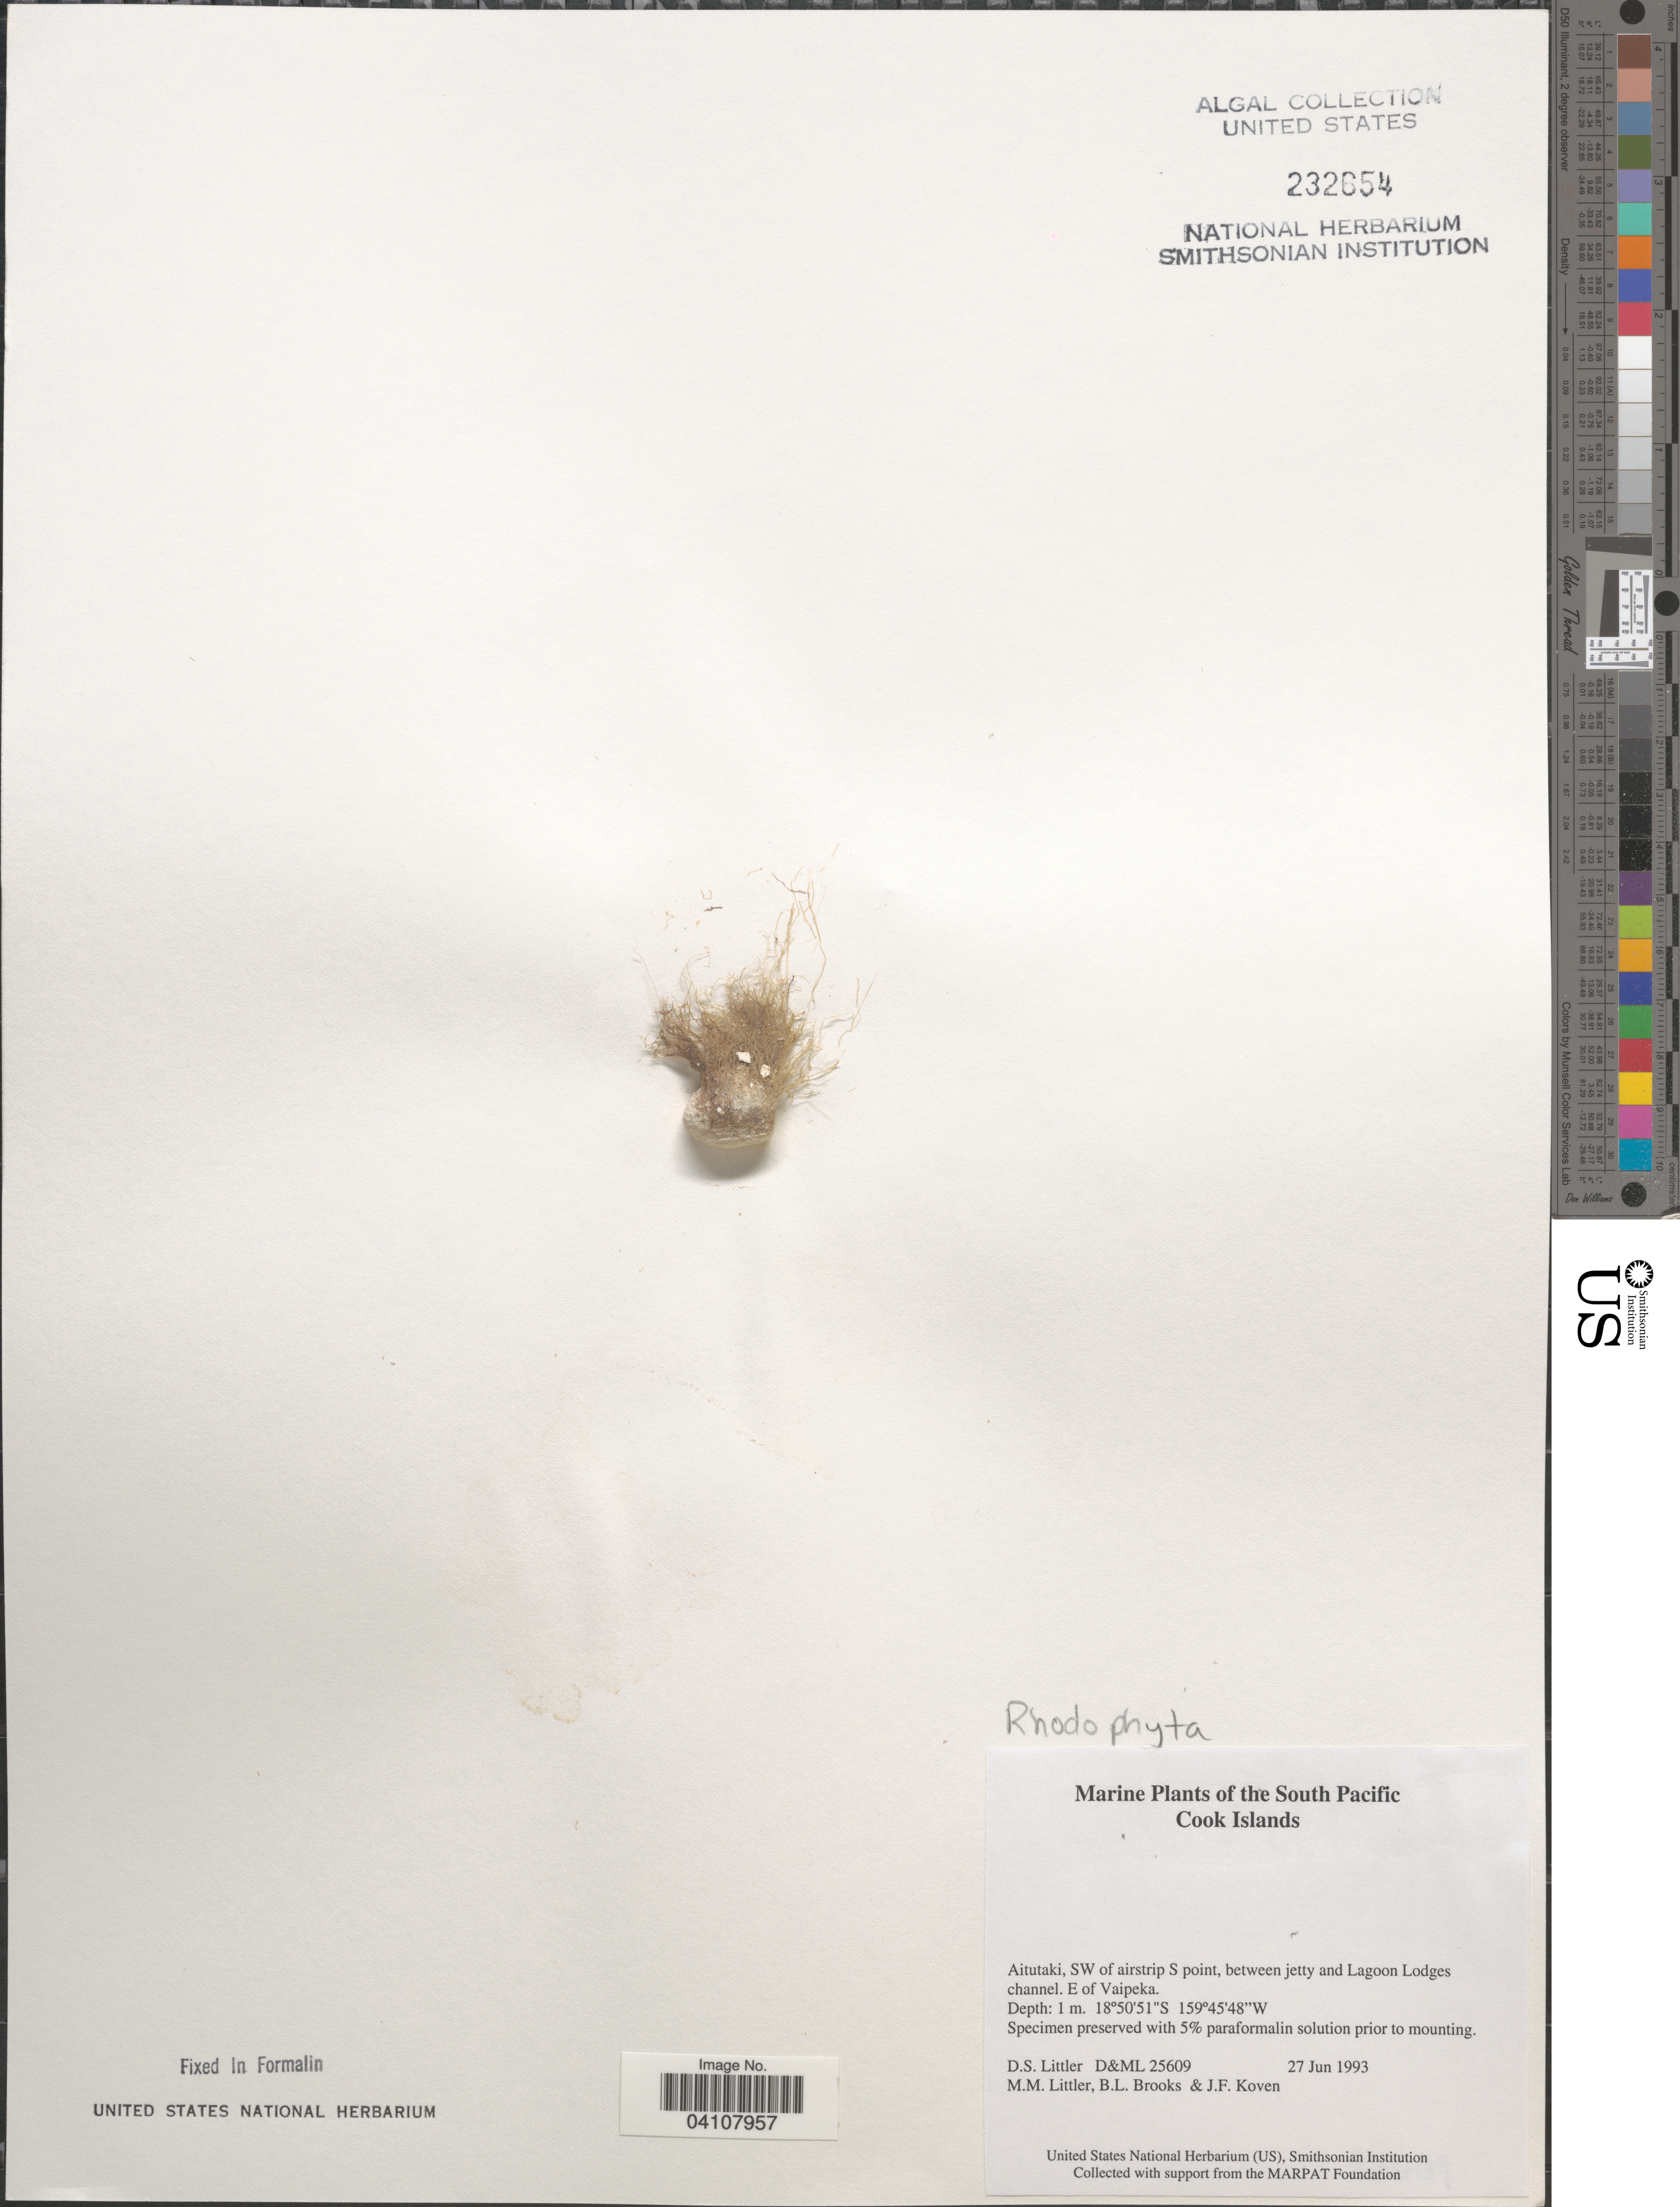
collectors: D. S. Littler, B. Brooks & J. Koven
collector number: D&ML25609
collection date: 1993-06-27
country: Cook Islands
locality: The South Pacific. Aitutaki, SW of airstrip S point, between jetty and Lagoon Lodges channel. E of Vaipeka.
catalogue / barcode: US 232654